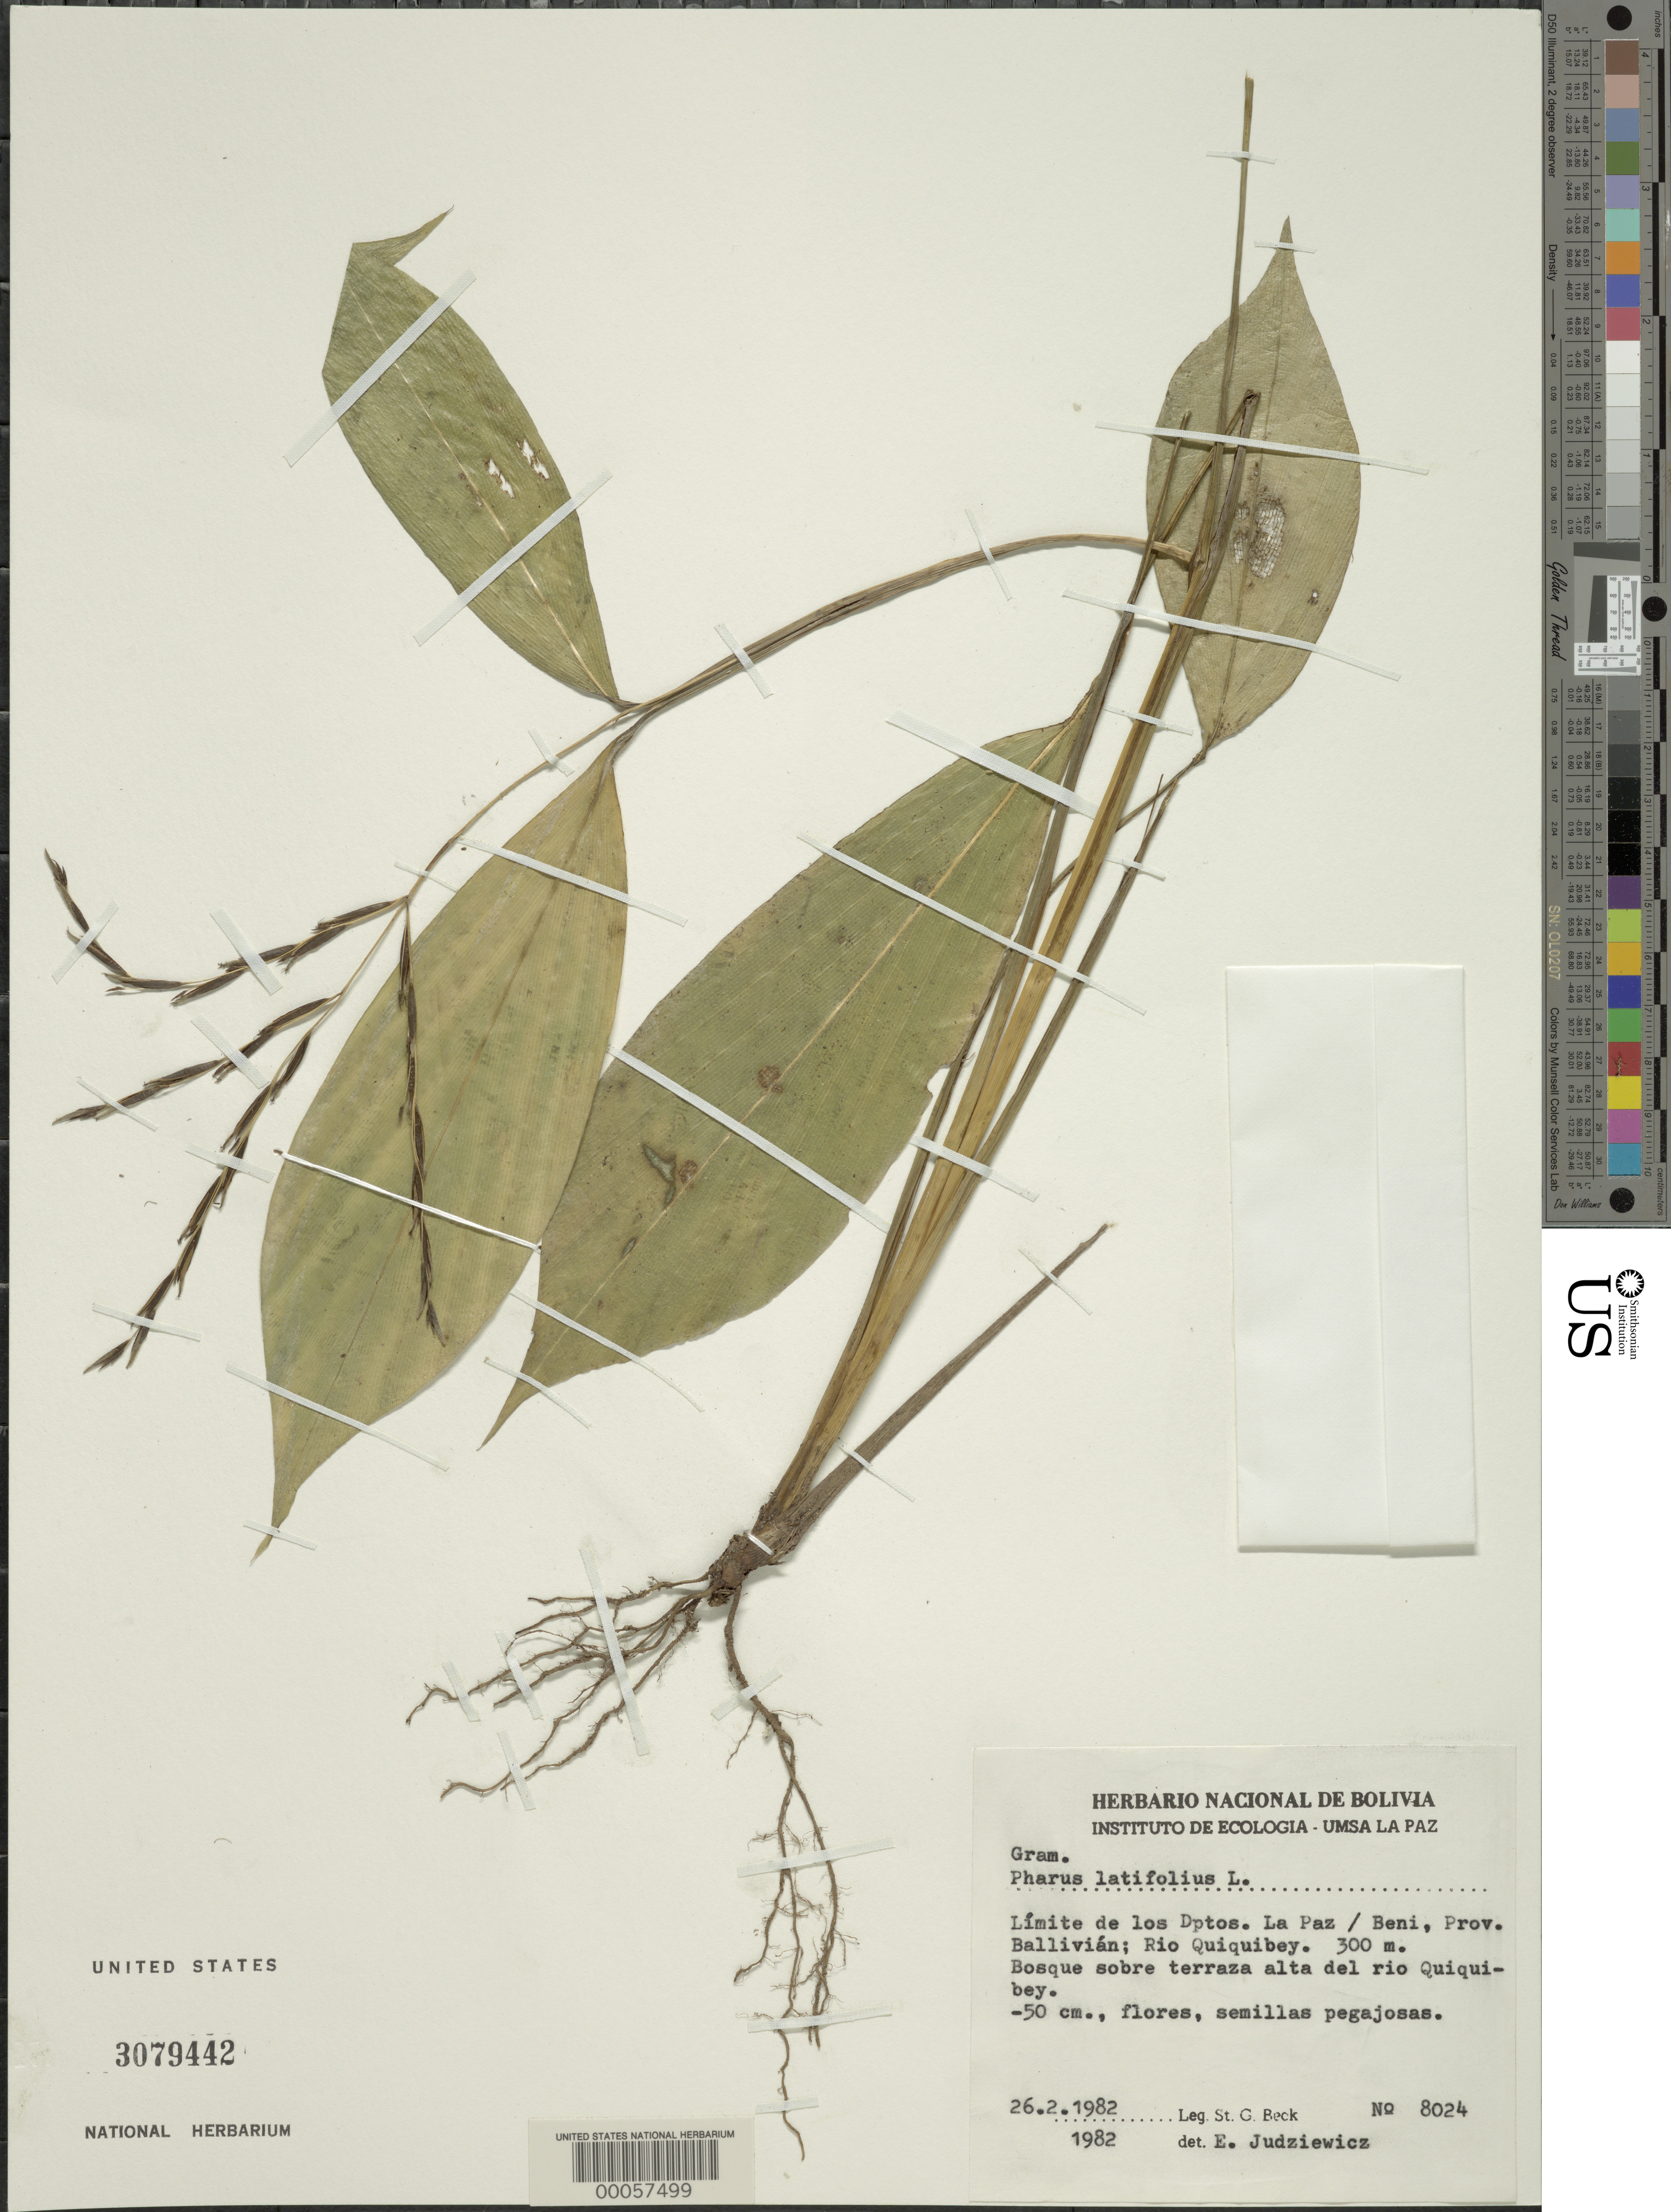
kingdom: Plantae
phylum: Tracheophyta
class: Liliopsida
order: Poales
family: Poaceae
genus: Pharus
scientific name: Pharus latifolius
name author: L.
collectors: S. G. Beck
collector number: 8024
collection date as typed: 26 Feb 1982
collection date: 1982-02-26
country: Bolivia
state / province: Beni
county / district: General José Ballivián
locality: Beni, Rio Quiquibey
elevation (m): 300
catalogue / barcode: US 3079442